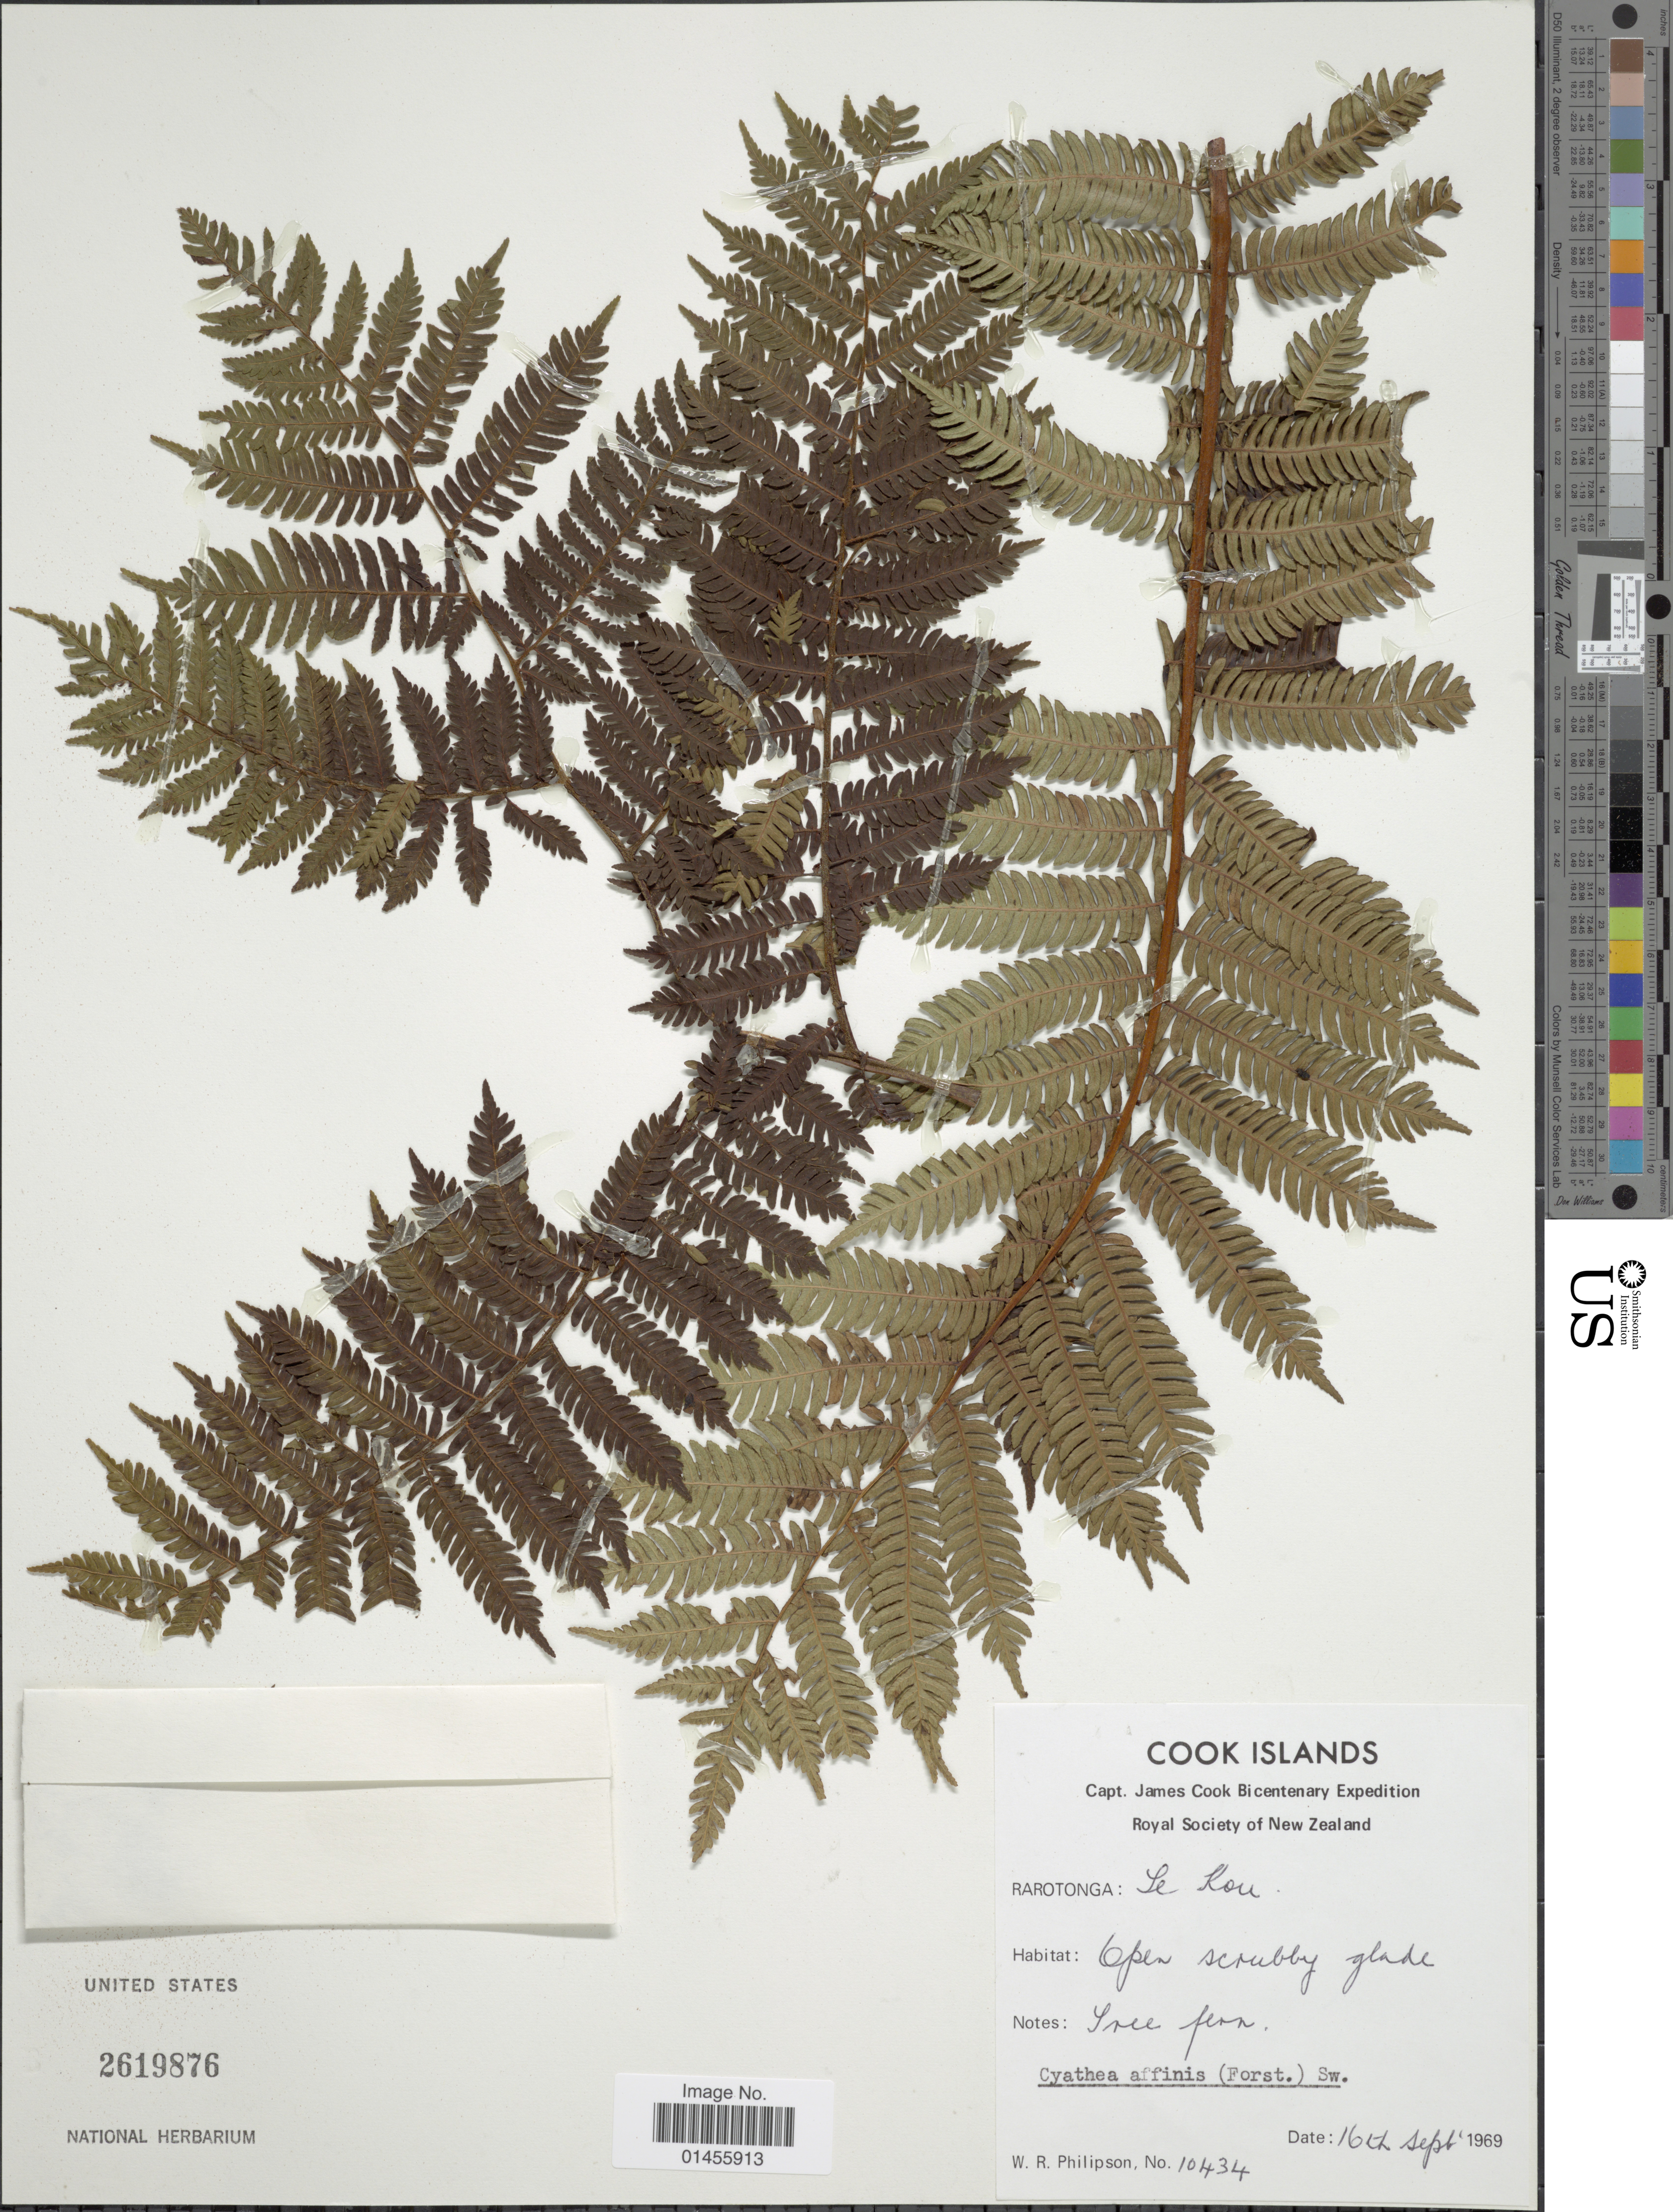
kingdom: Plantae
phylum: Tracheophyta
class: Polypodiopsida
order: Cyatheales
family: Cyatheaceae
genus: Alsophila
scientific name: Alsophila tahitensis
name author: Brack. in Wilkes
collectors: W. R. Philipson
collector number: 10424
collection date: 1969-09-16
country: Cook Islands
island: Rarotonga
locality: Rarotonga: Se Kou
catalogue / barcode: US 2619876